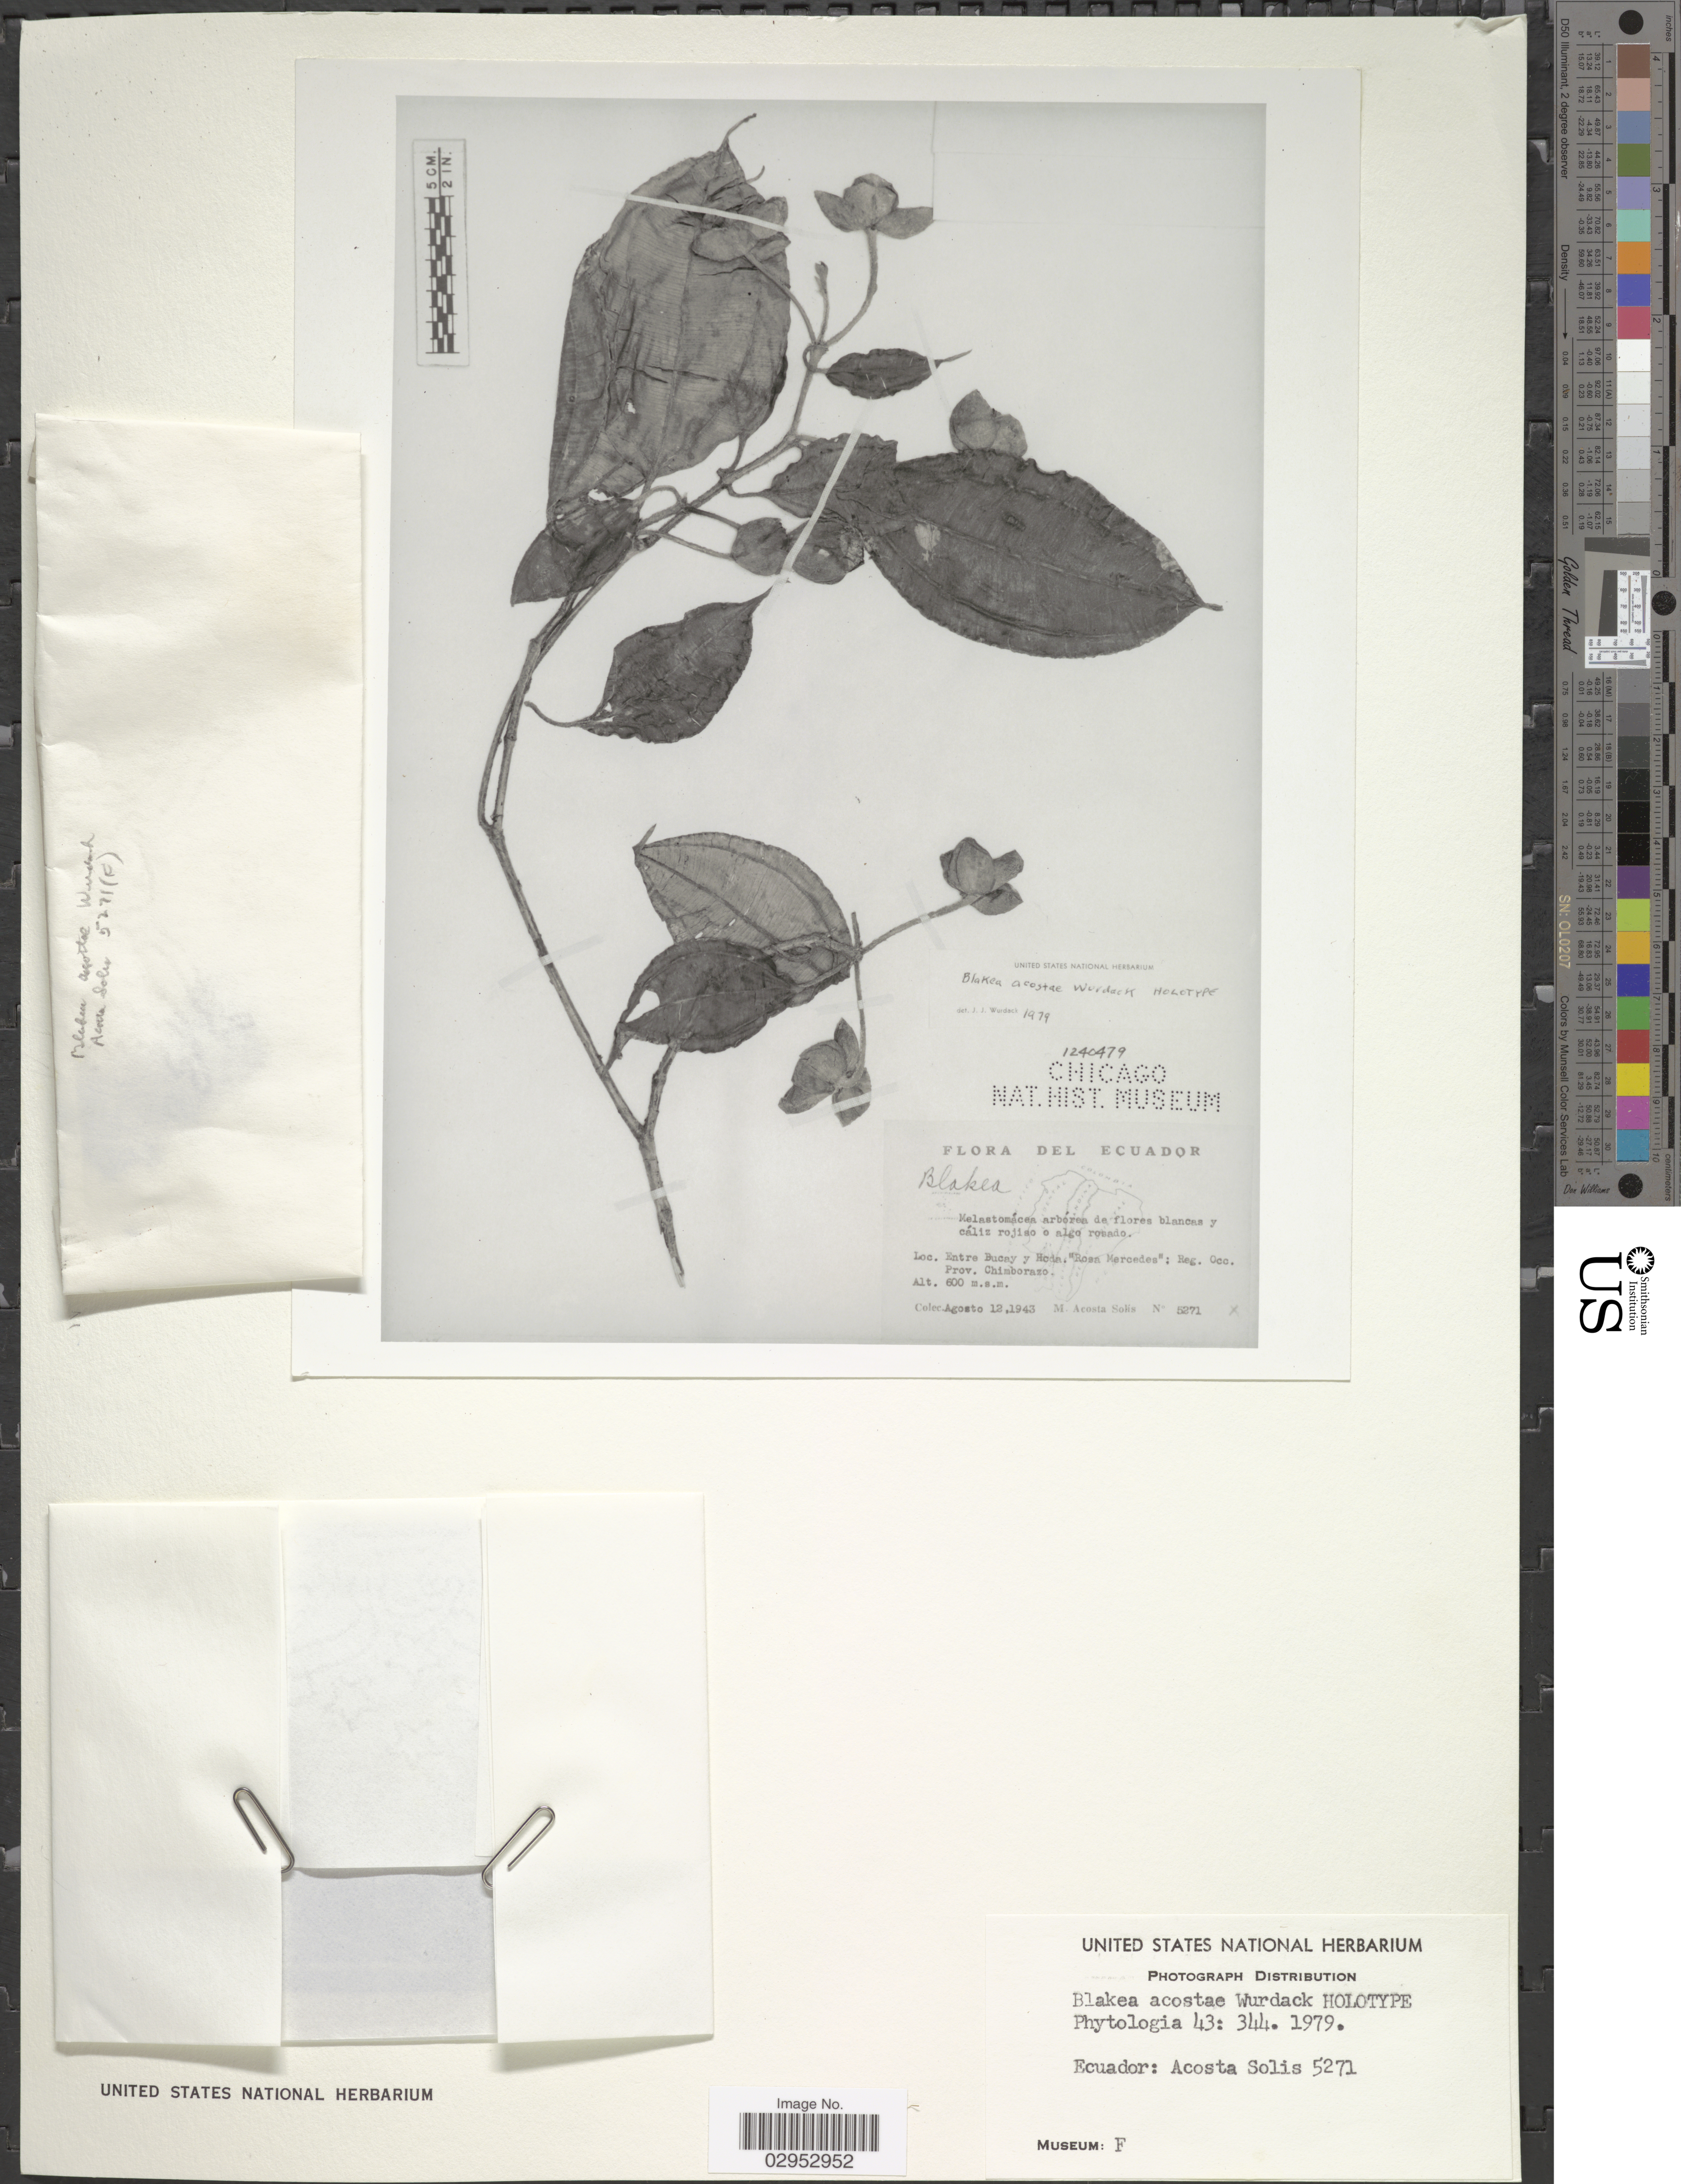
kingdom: Plantae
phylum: Tracheophyta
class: Magnoliopsida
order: Myrtales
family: Melastomataceae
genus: Blakea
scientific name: Blakea acostae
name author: Wurdack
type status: Isotype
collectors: M. Acosta Solis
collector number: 5271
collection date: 1943-08-12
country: Ecuador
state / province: Chimborazo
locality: Entre Bucay y Hcda. "Rosa Mercedes"; Reg. Occ.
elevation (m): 600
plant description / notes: Photograph and fragmentary material of (holo) type specimen ex herb. Field Museum (F)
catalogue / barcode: US 3726768